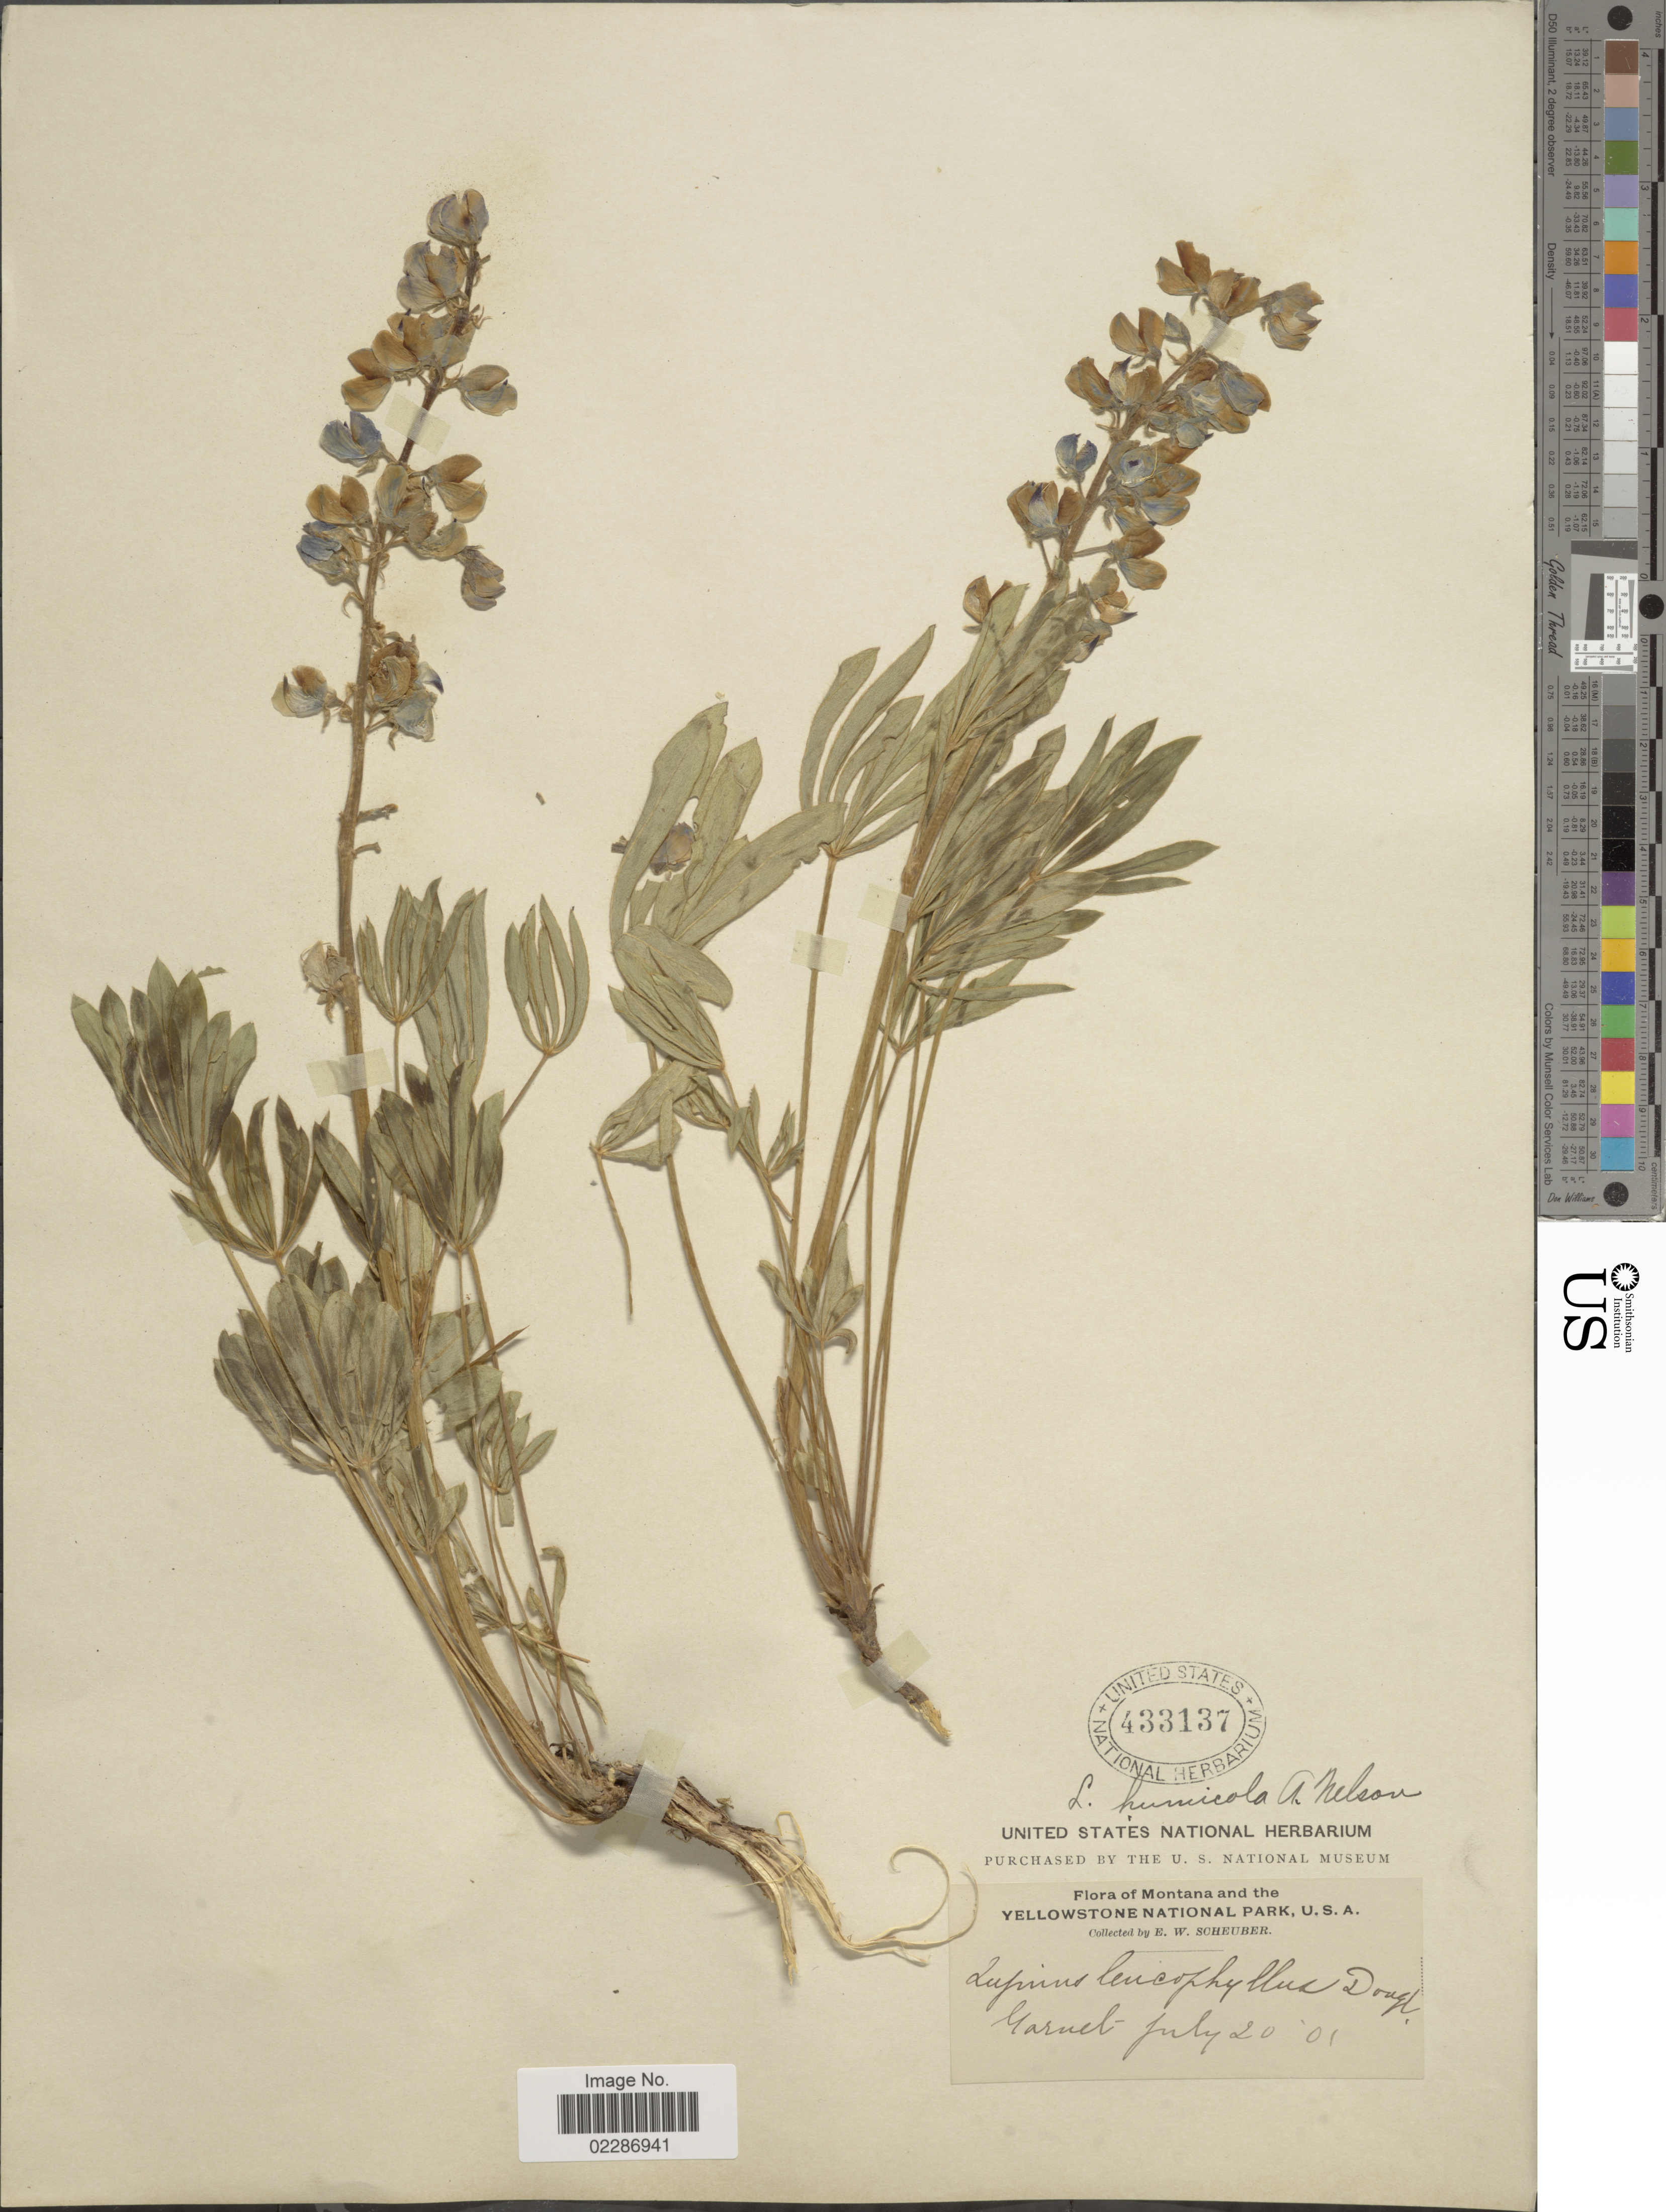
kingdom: Plantae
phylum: Tracheophyta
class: Magnoliopsida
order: Fabales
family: Fabaceae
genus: Lupinus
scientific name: Lupinus wyethii subsp. wyethii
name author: S. Watson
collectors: E. Scheuber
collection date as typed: Transcribed d/m/y: 20/7/1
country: United States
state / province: Montana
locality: Yellowstone National Park, Garnet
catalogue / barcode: US 433137